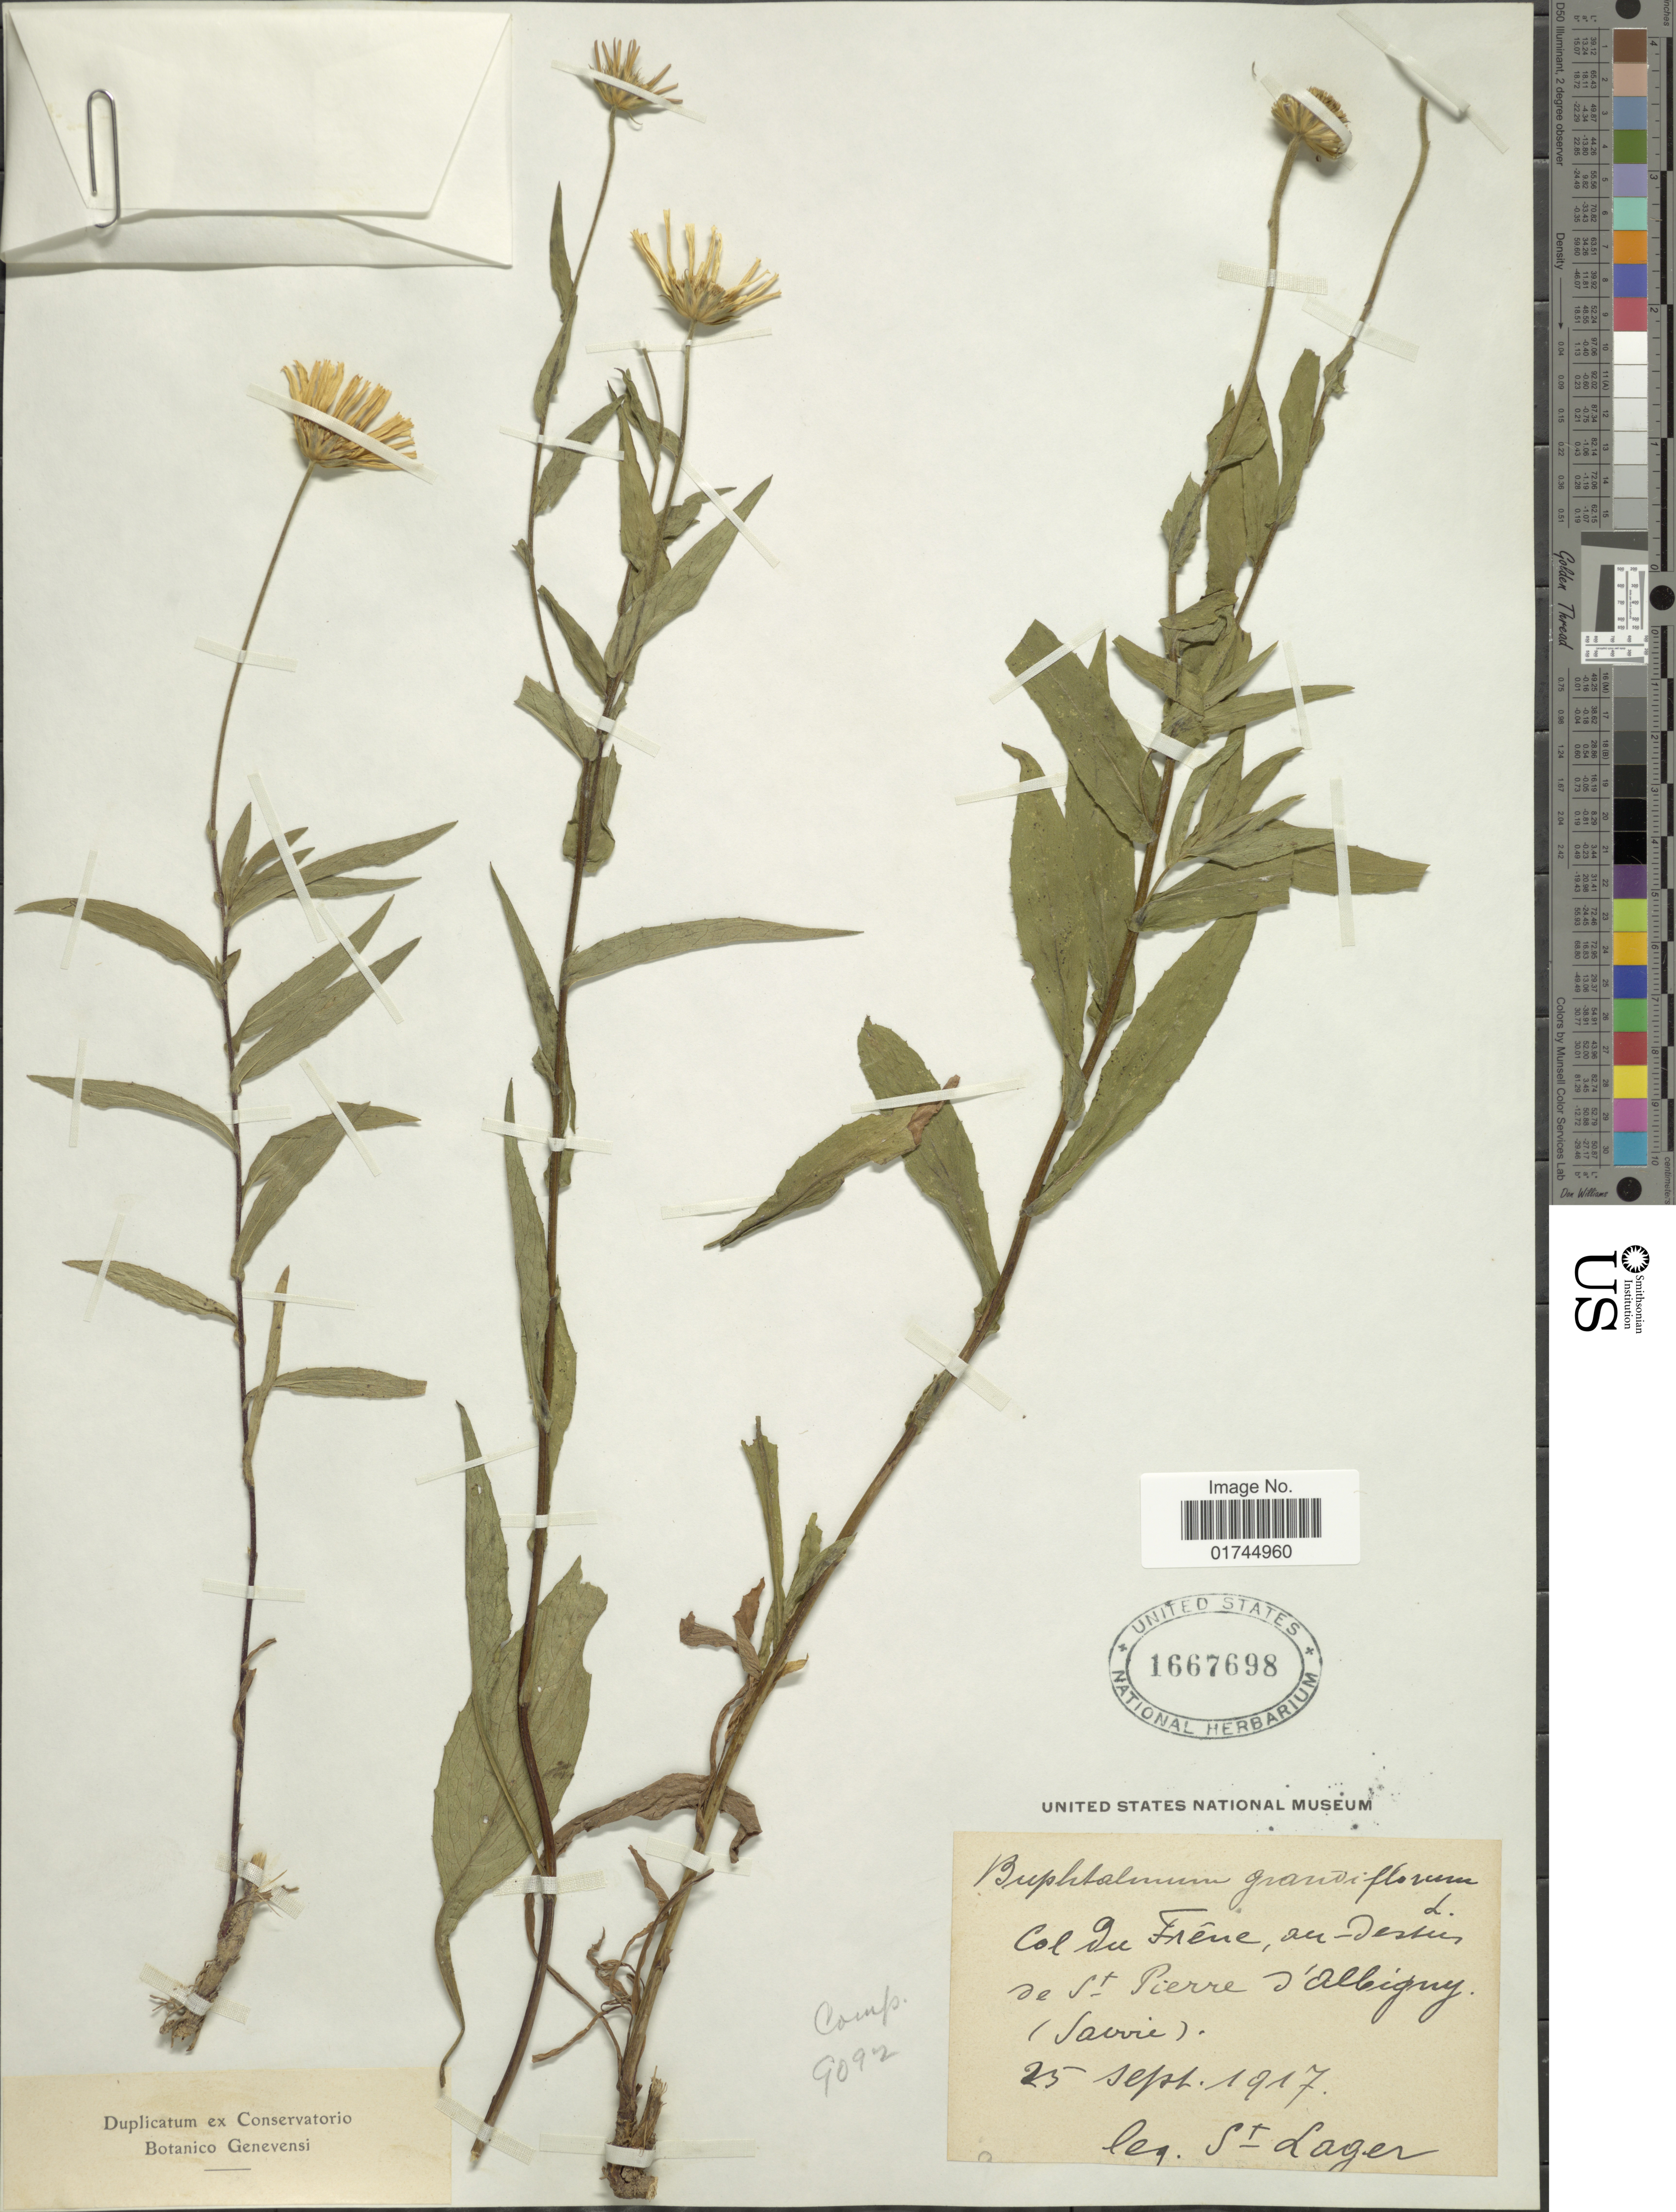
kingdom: Plantae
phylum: Tracheophyta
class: Magnoliopsida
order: Asterales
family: Asteraceae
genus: Buphthalmum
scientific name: Buphthalmum grandiflorum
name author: L.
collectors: -. St. Lager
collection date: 1917-09-25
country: France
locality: Col du Fréne, aun Deties de St. Pierre.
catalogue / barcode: US 1667698